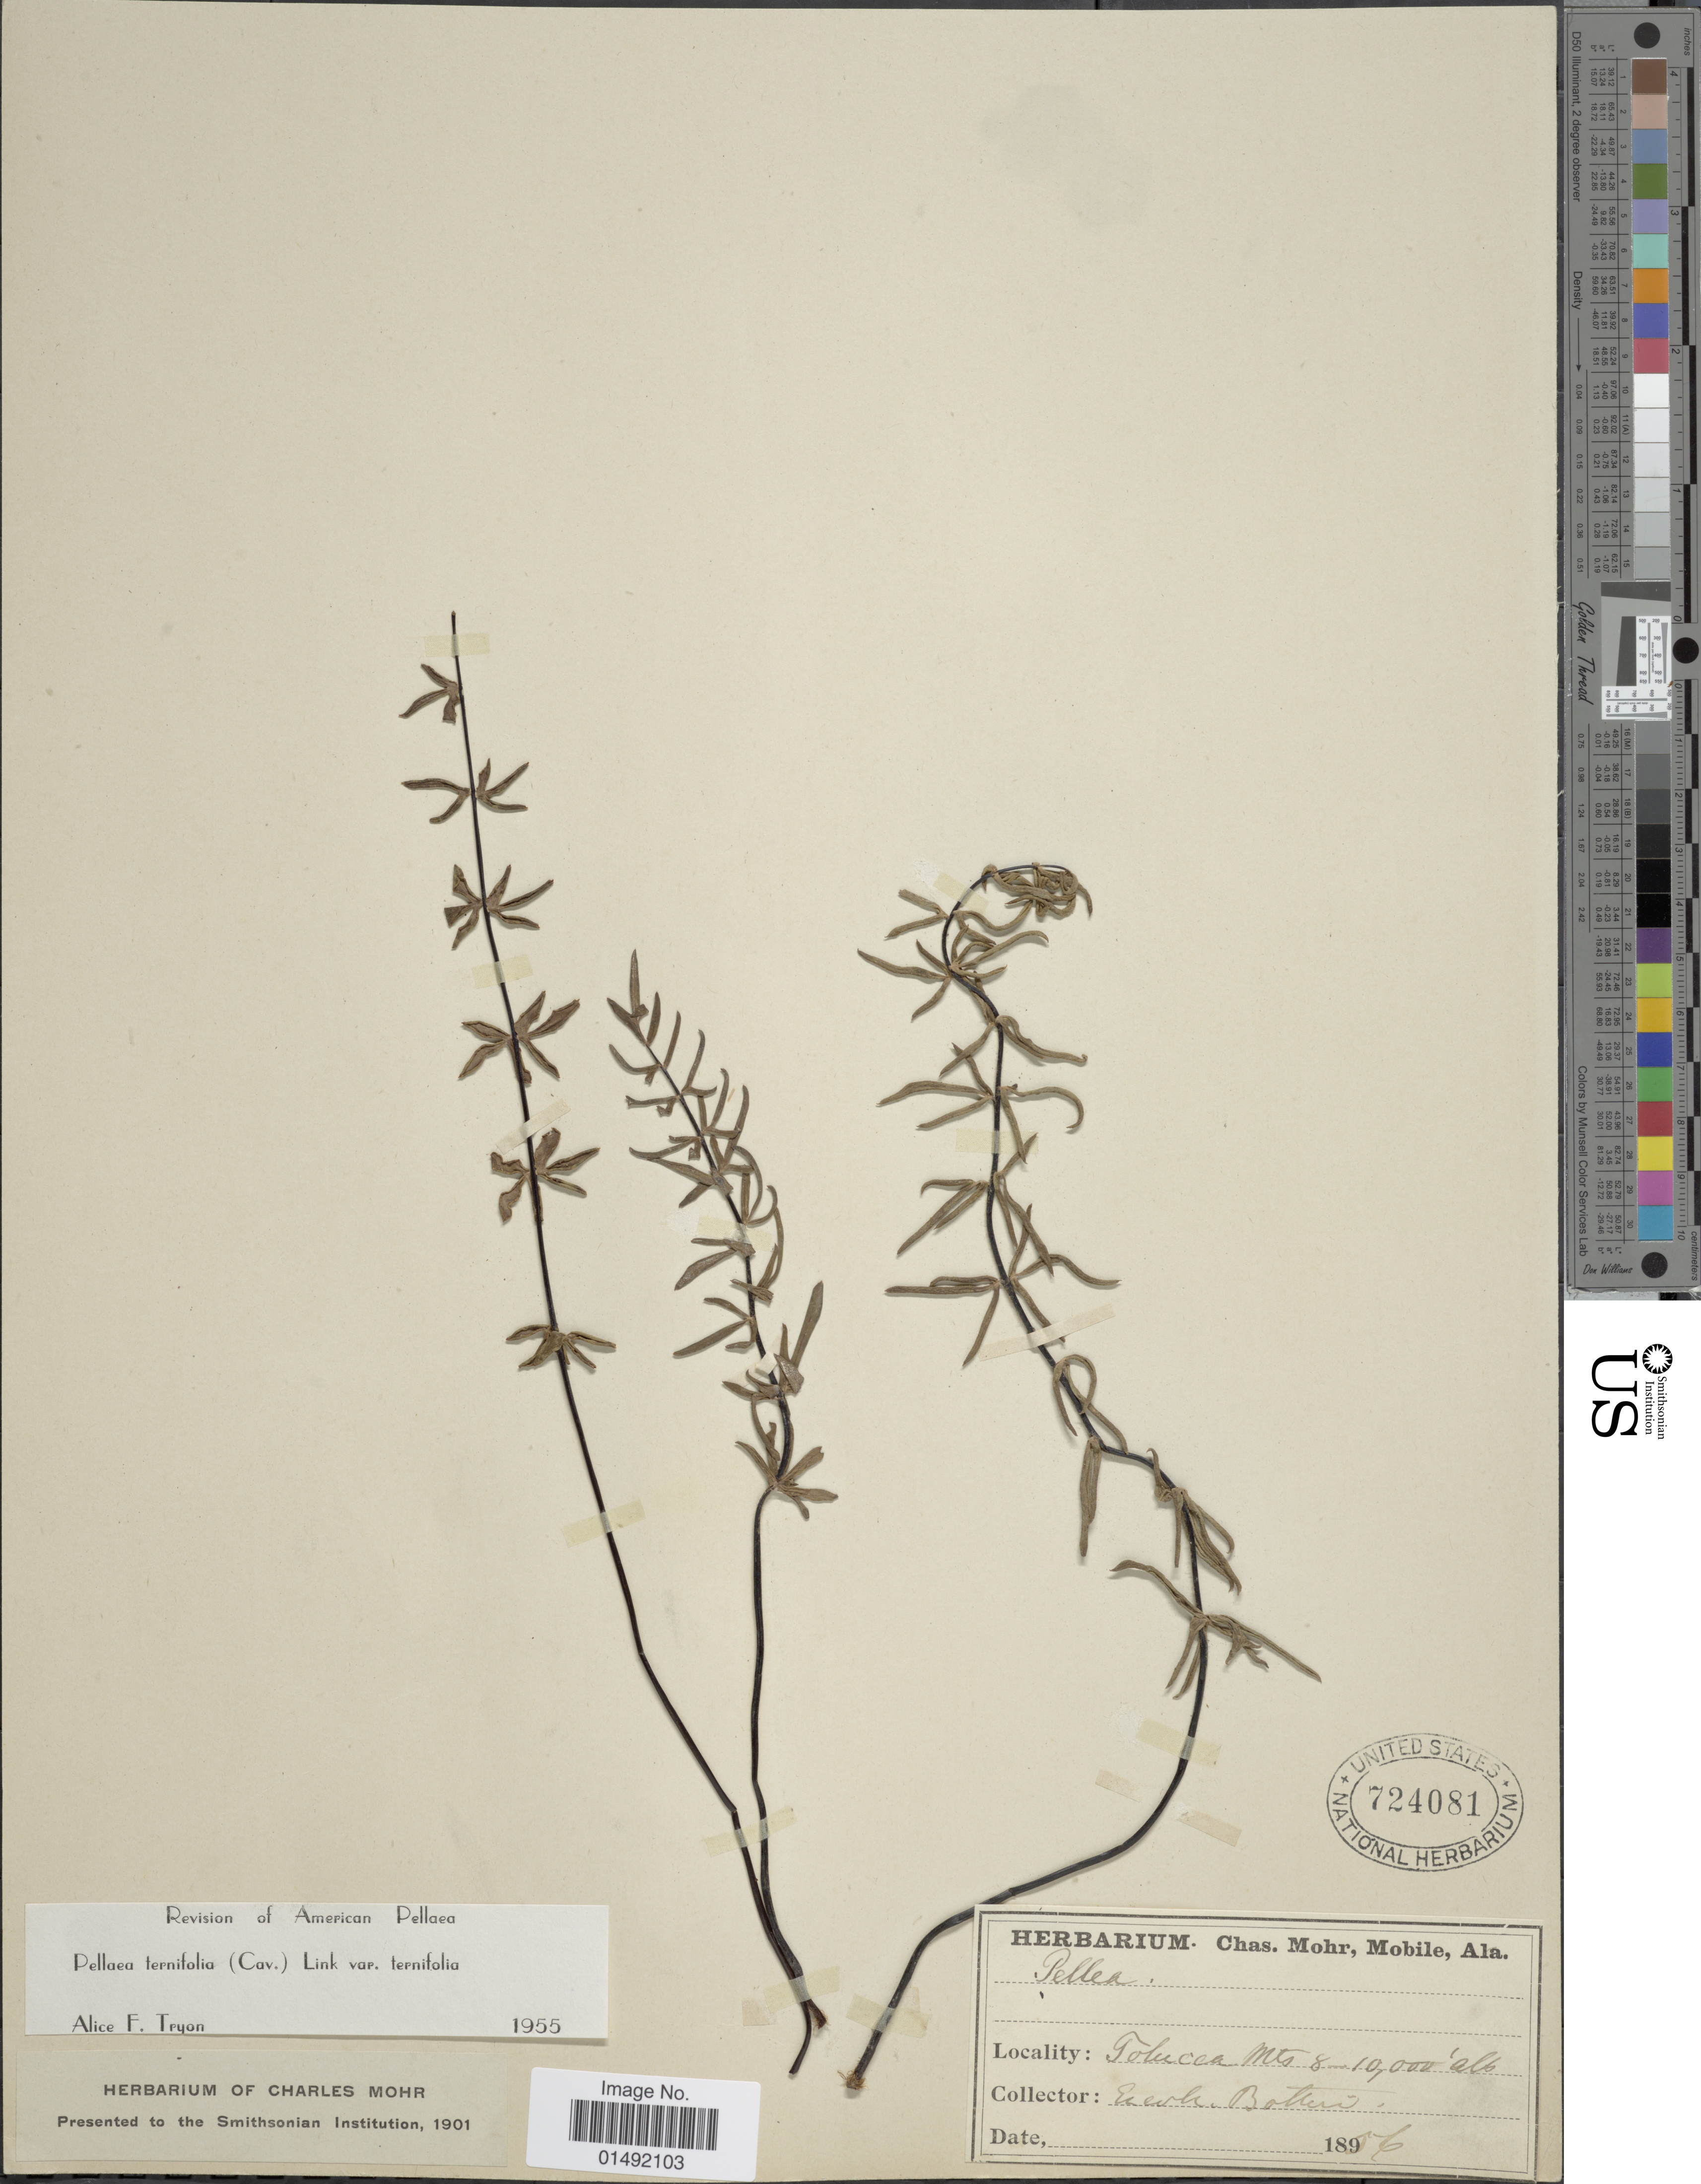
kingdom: Plantae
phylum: Tracheophyta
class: Polypodiopsida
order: Polypodiales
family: Pteridaceae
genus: Pellaea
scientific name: Pellaea ternifolia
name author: (Cav.) Link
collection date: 1856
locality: Tolucca Mts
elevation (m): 2438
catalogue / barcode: US 724081